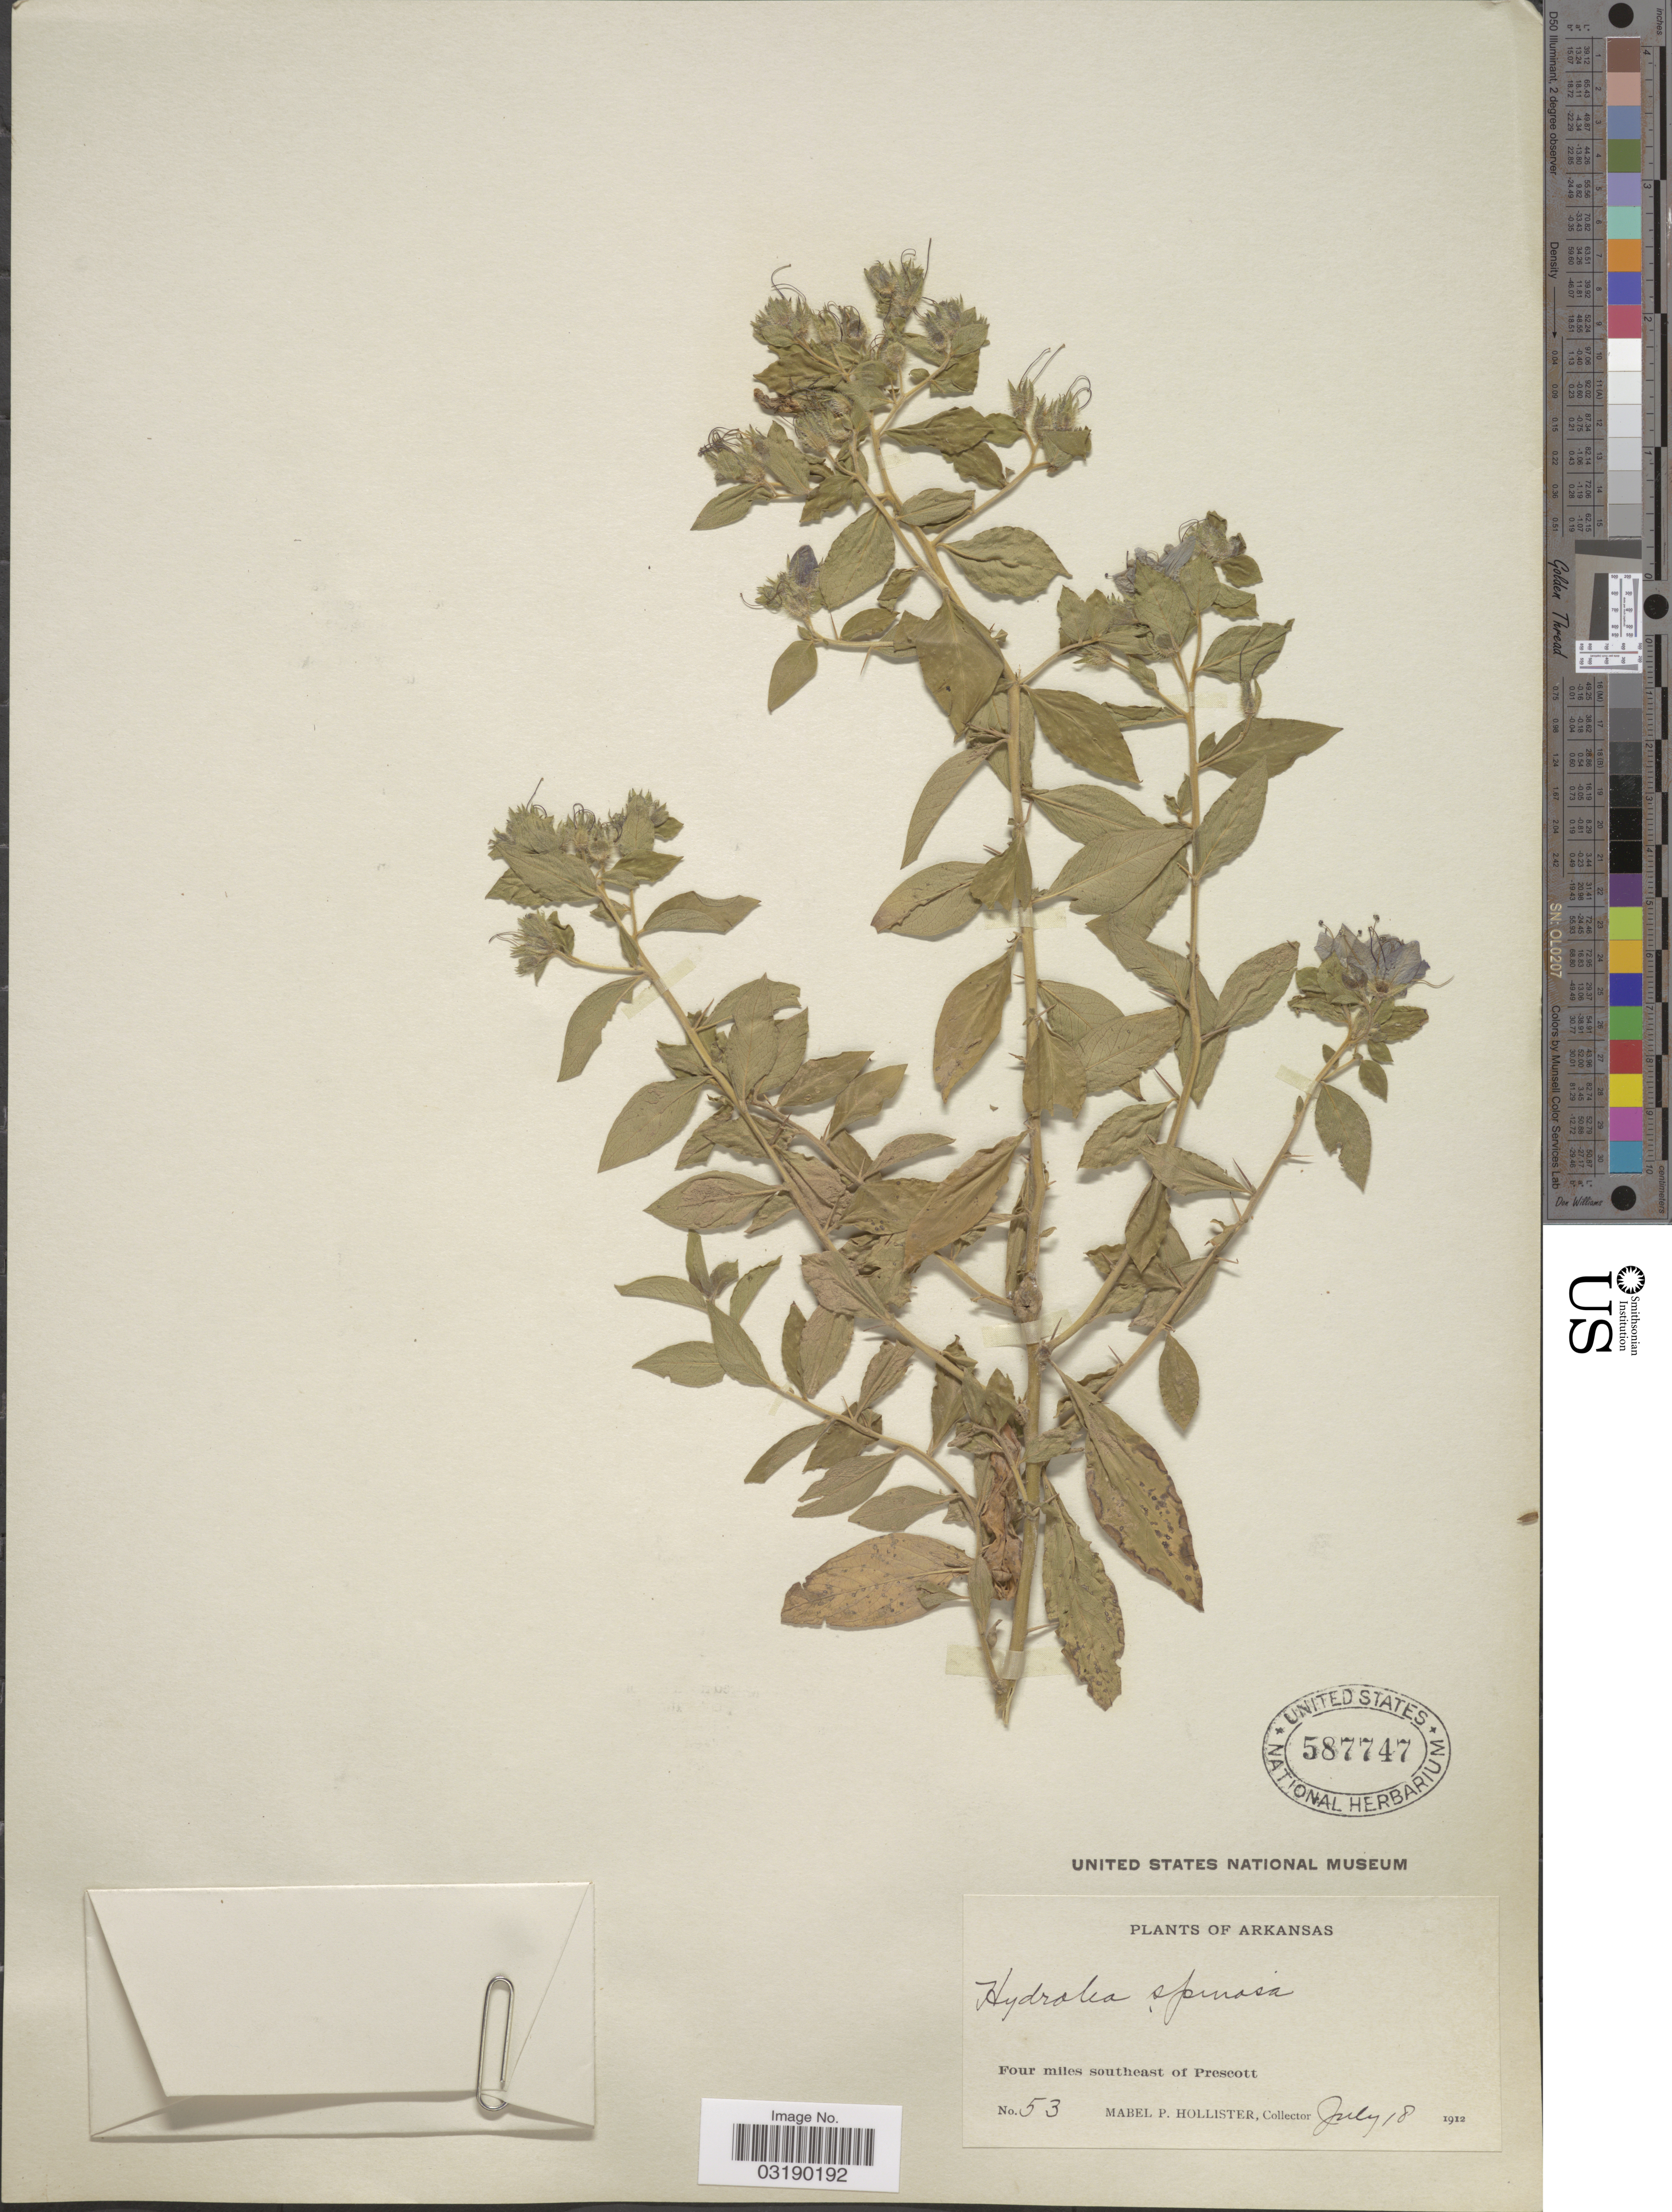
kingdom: Plantae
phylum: Tracheophyta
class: Magnoliopsida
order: Solanales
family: Hydroleaceae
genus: Hydrolea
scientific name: Hydrolea spinosa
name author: L.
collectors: M. Hollister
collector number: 53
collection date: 1912-07-18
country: United States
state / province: Arkansas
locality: Four miles southeast of Prescott.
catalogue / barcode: US 587747